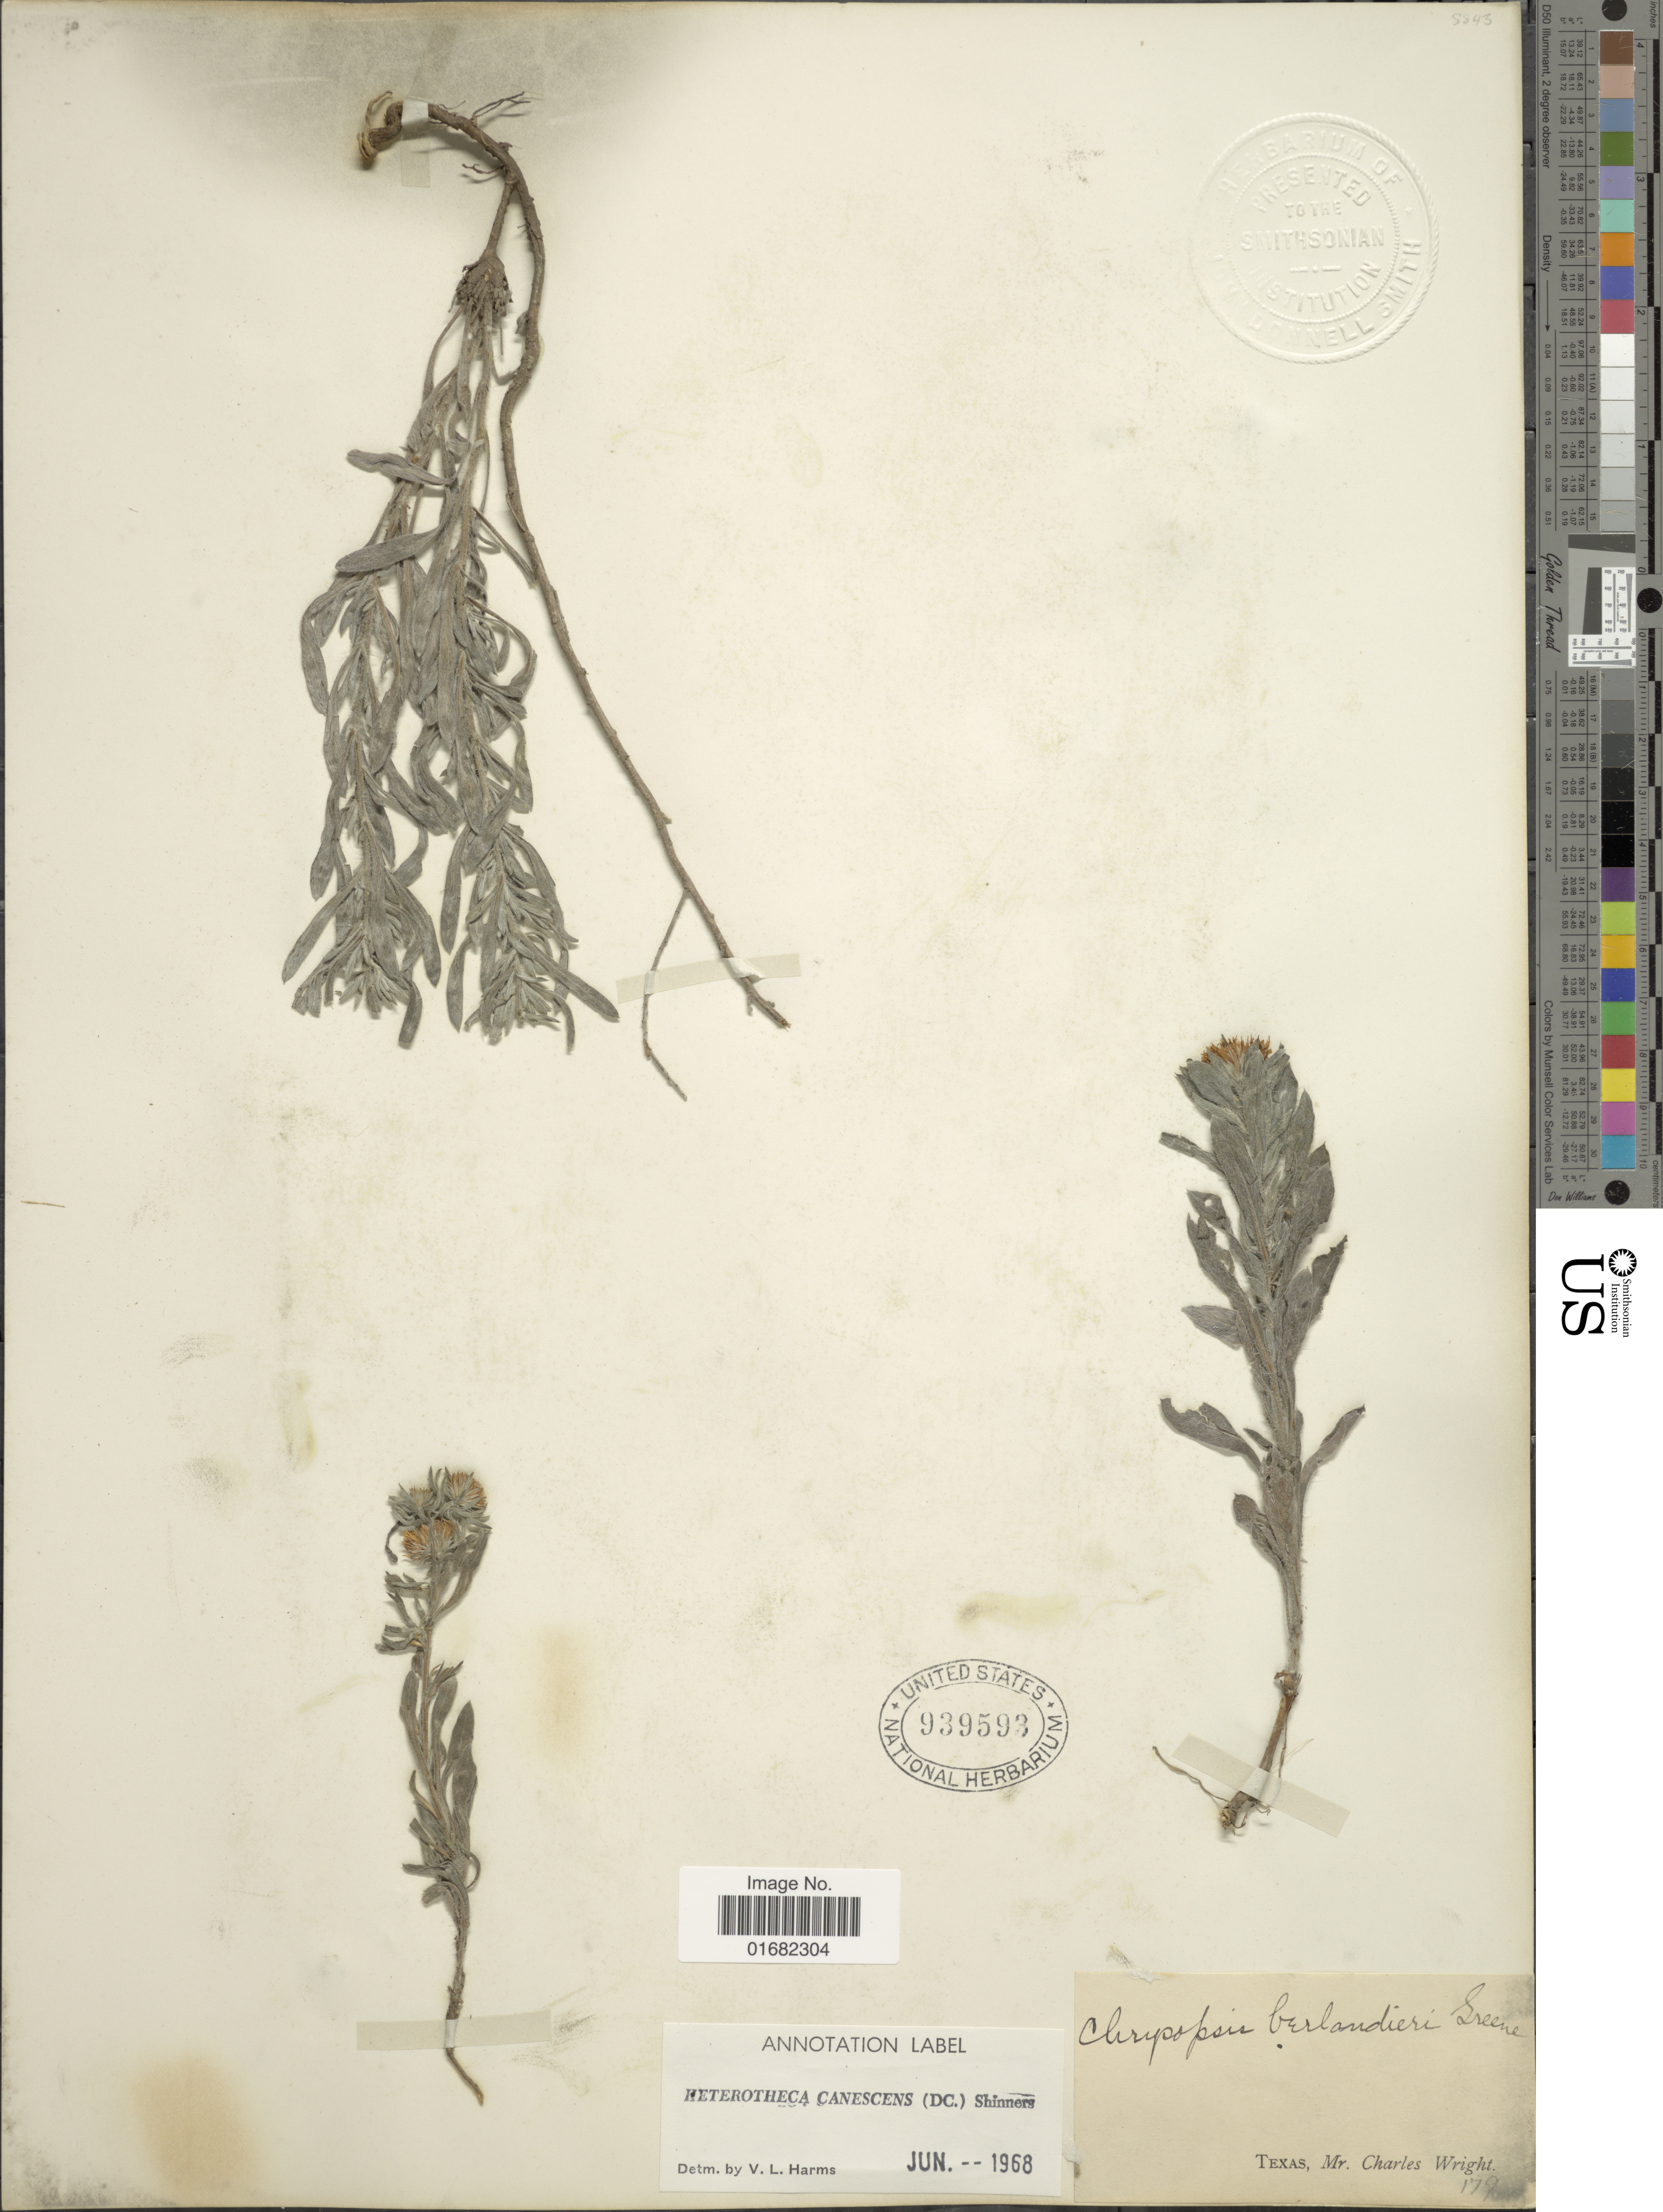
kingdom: Plantae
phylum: Tracheophyta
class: Magnoliopsida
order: Asterales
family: Asteraceae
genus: Heterotheca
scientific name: Heterotheca canescens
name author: (DC.) Shinners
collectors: C. Wright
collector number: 179?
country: United States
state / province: Texas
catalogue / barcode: US 939593